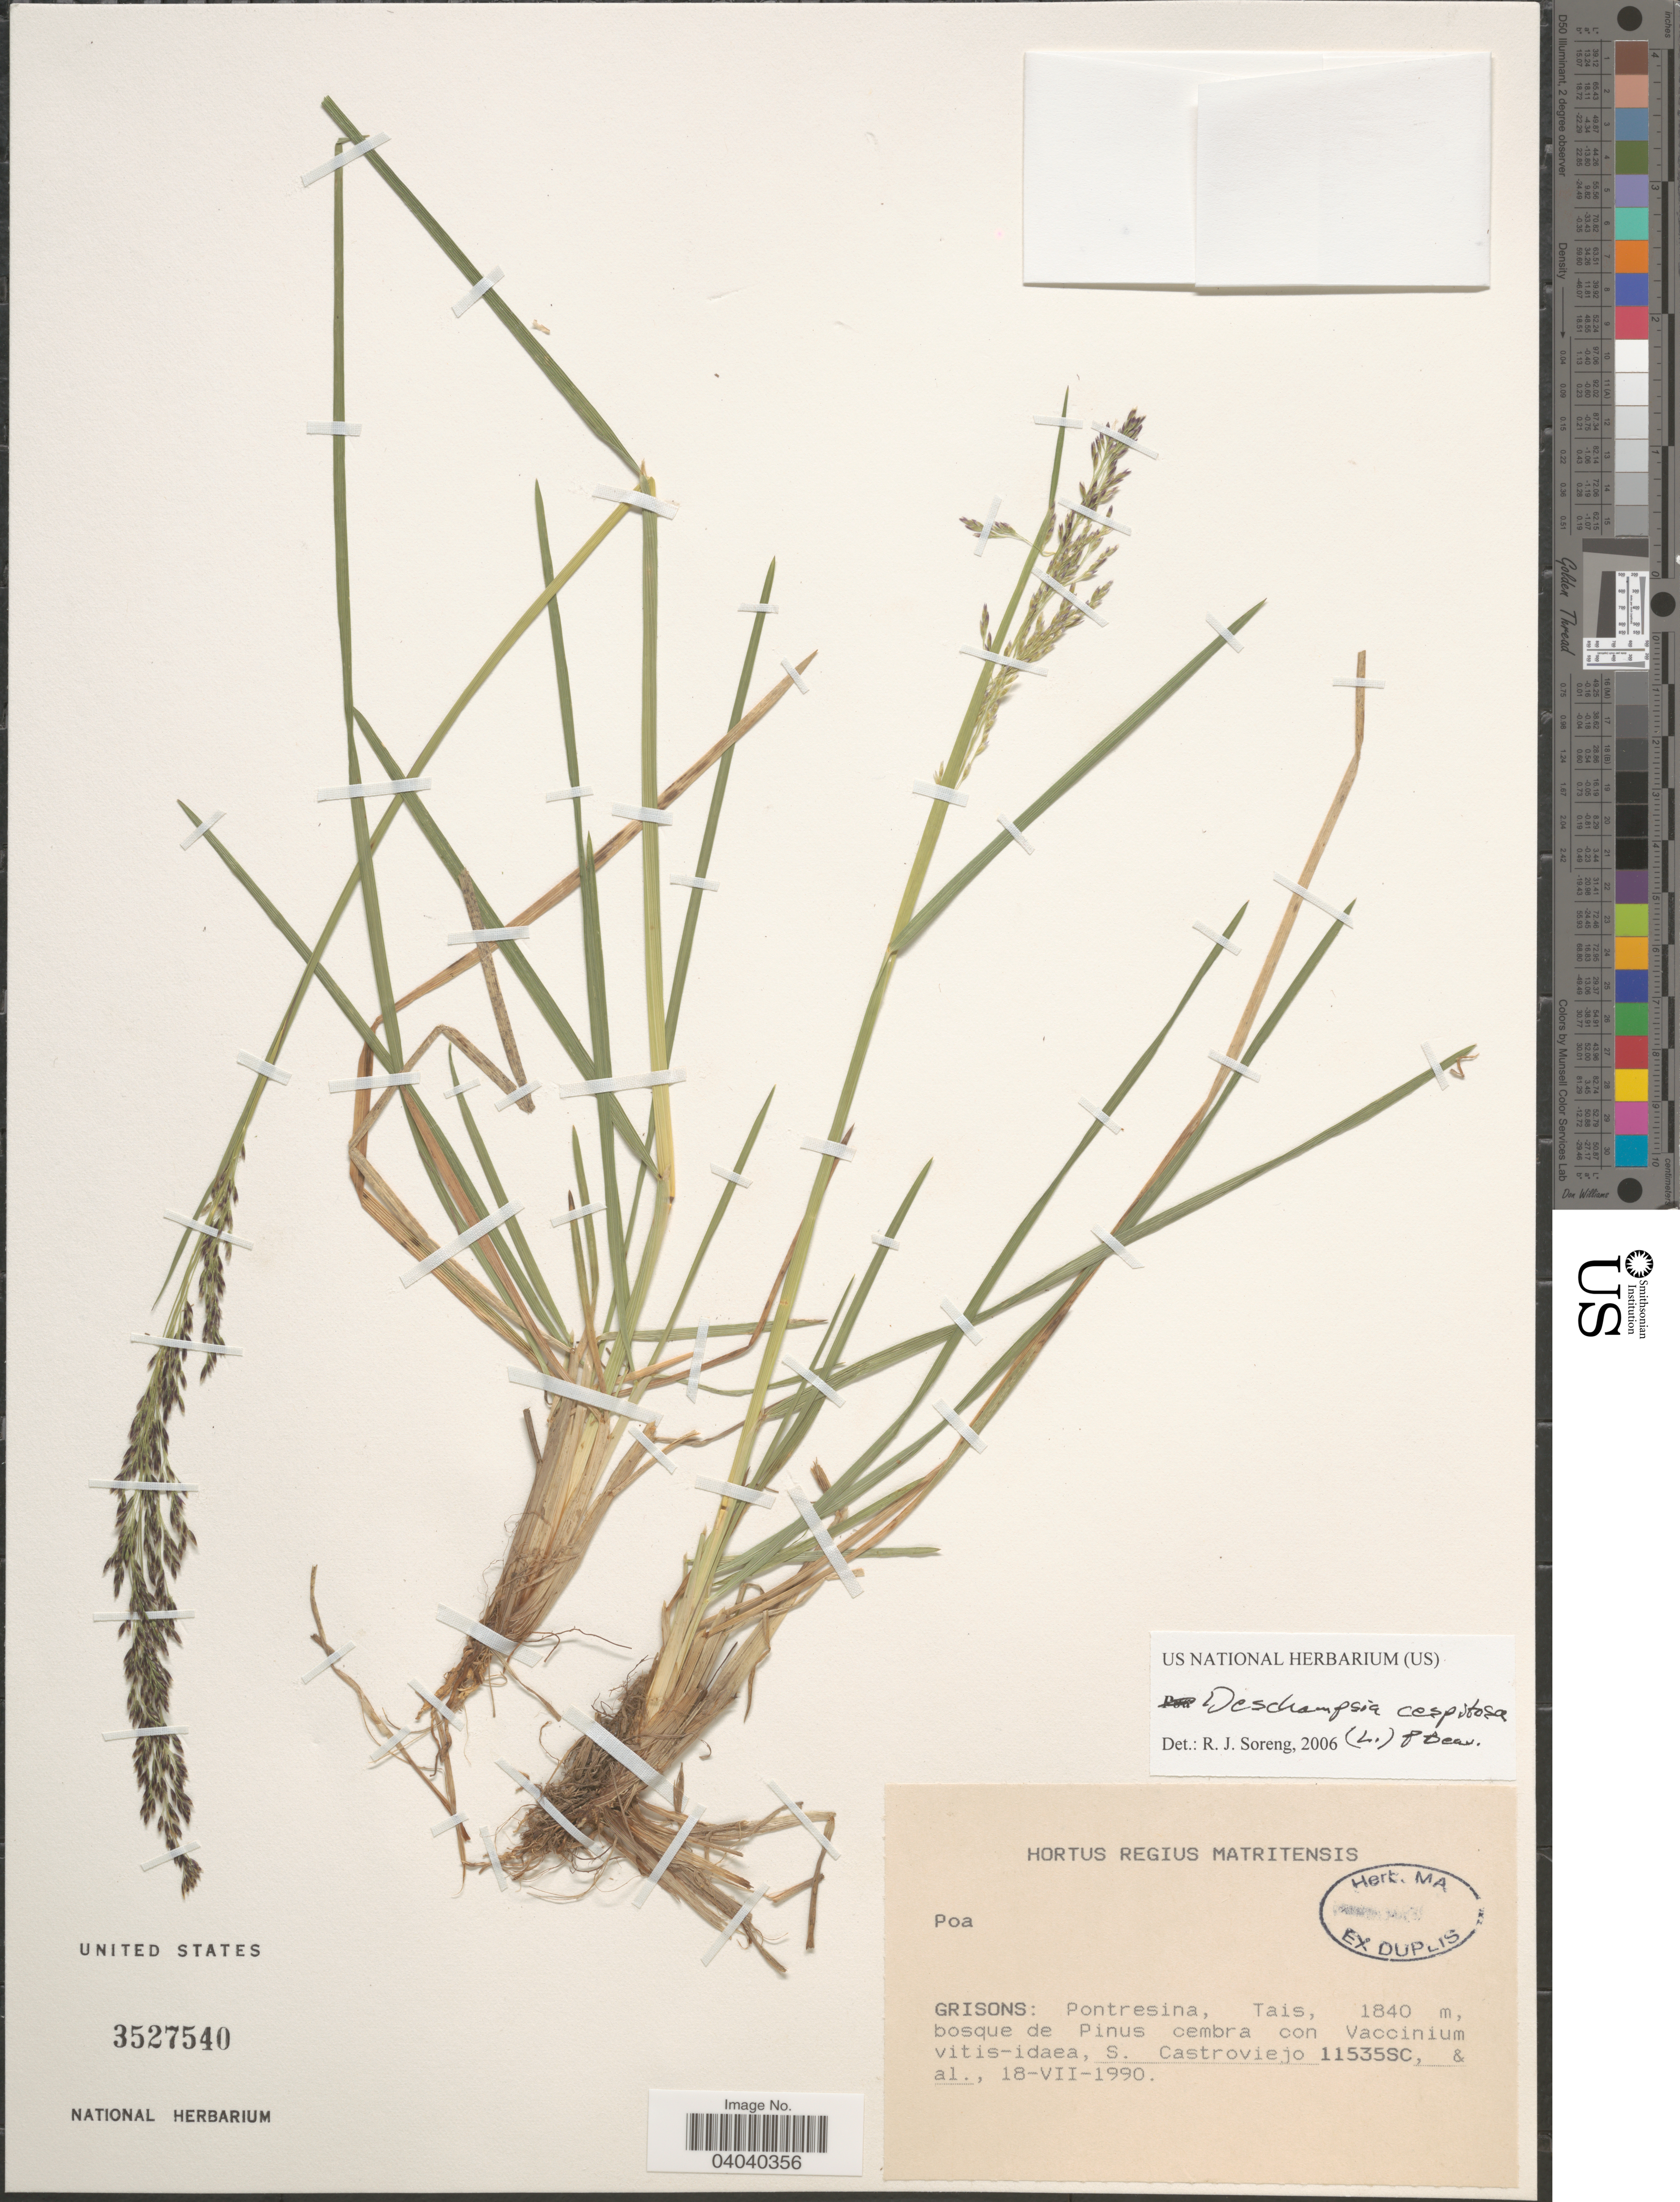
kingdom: Plantae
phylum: Tracheophyta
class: Liliopsida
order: Poales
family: Poaceae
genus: Deschampsia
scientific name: Deschampsia cespitosa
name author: (L.) P. Beauv.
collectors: S. Castroviejo & et al.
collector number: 11535SC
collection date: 1990-07-18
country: Switzerland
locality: Grisons: Pontresina, Tais.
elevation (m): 1840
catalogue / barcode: US 3527540